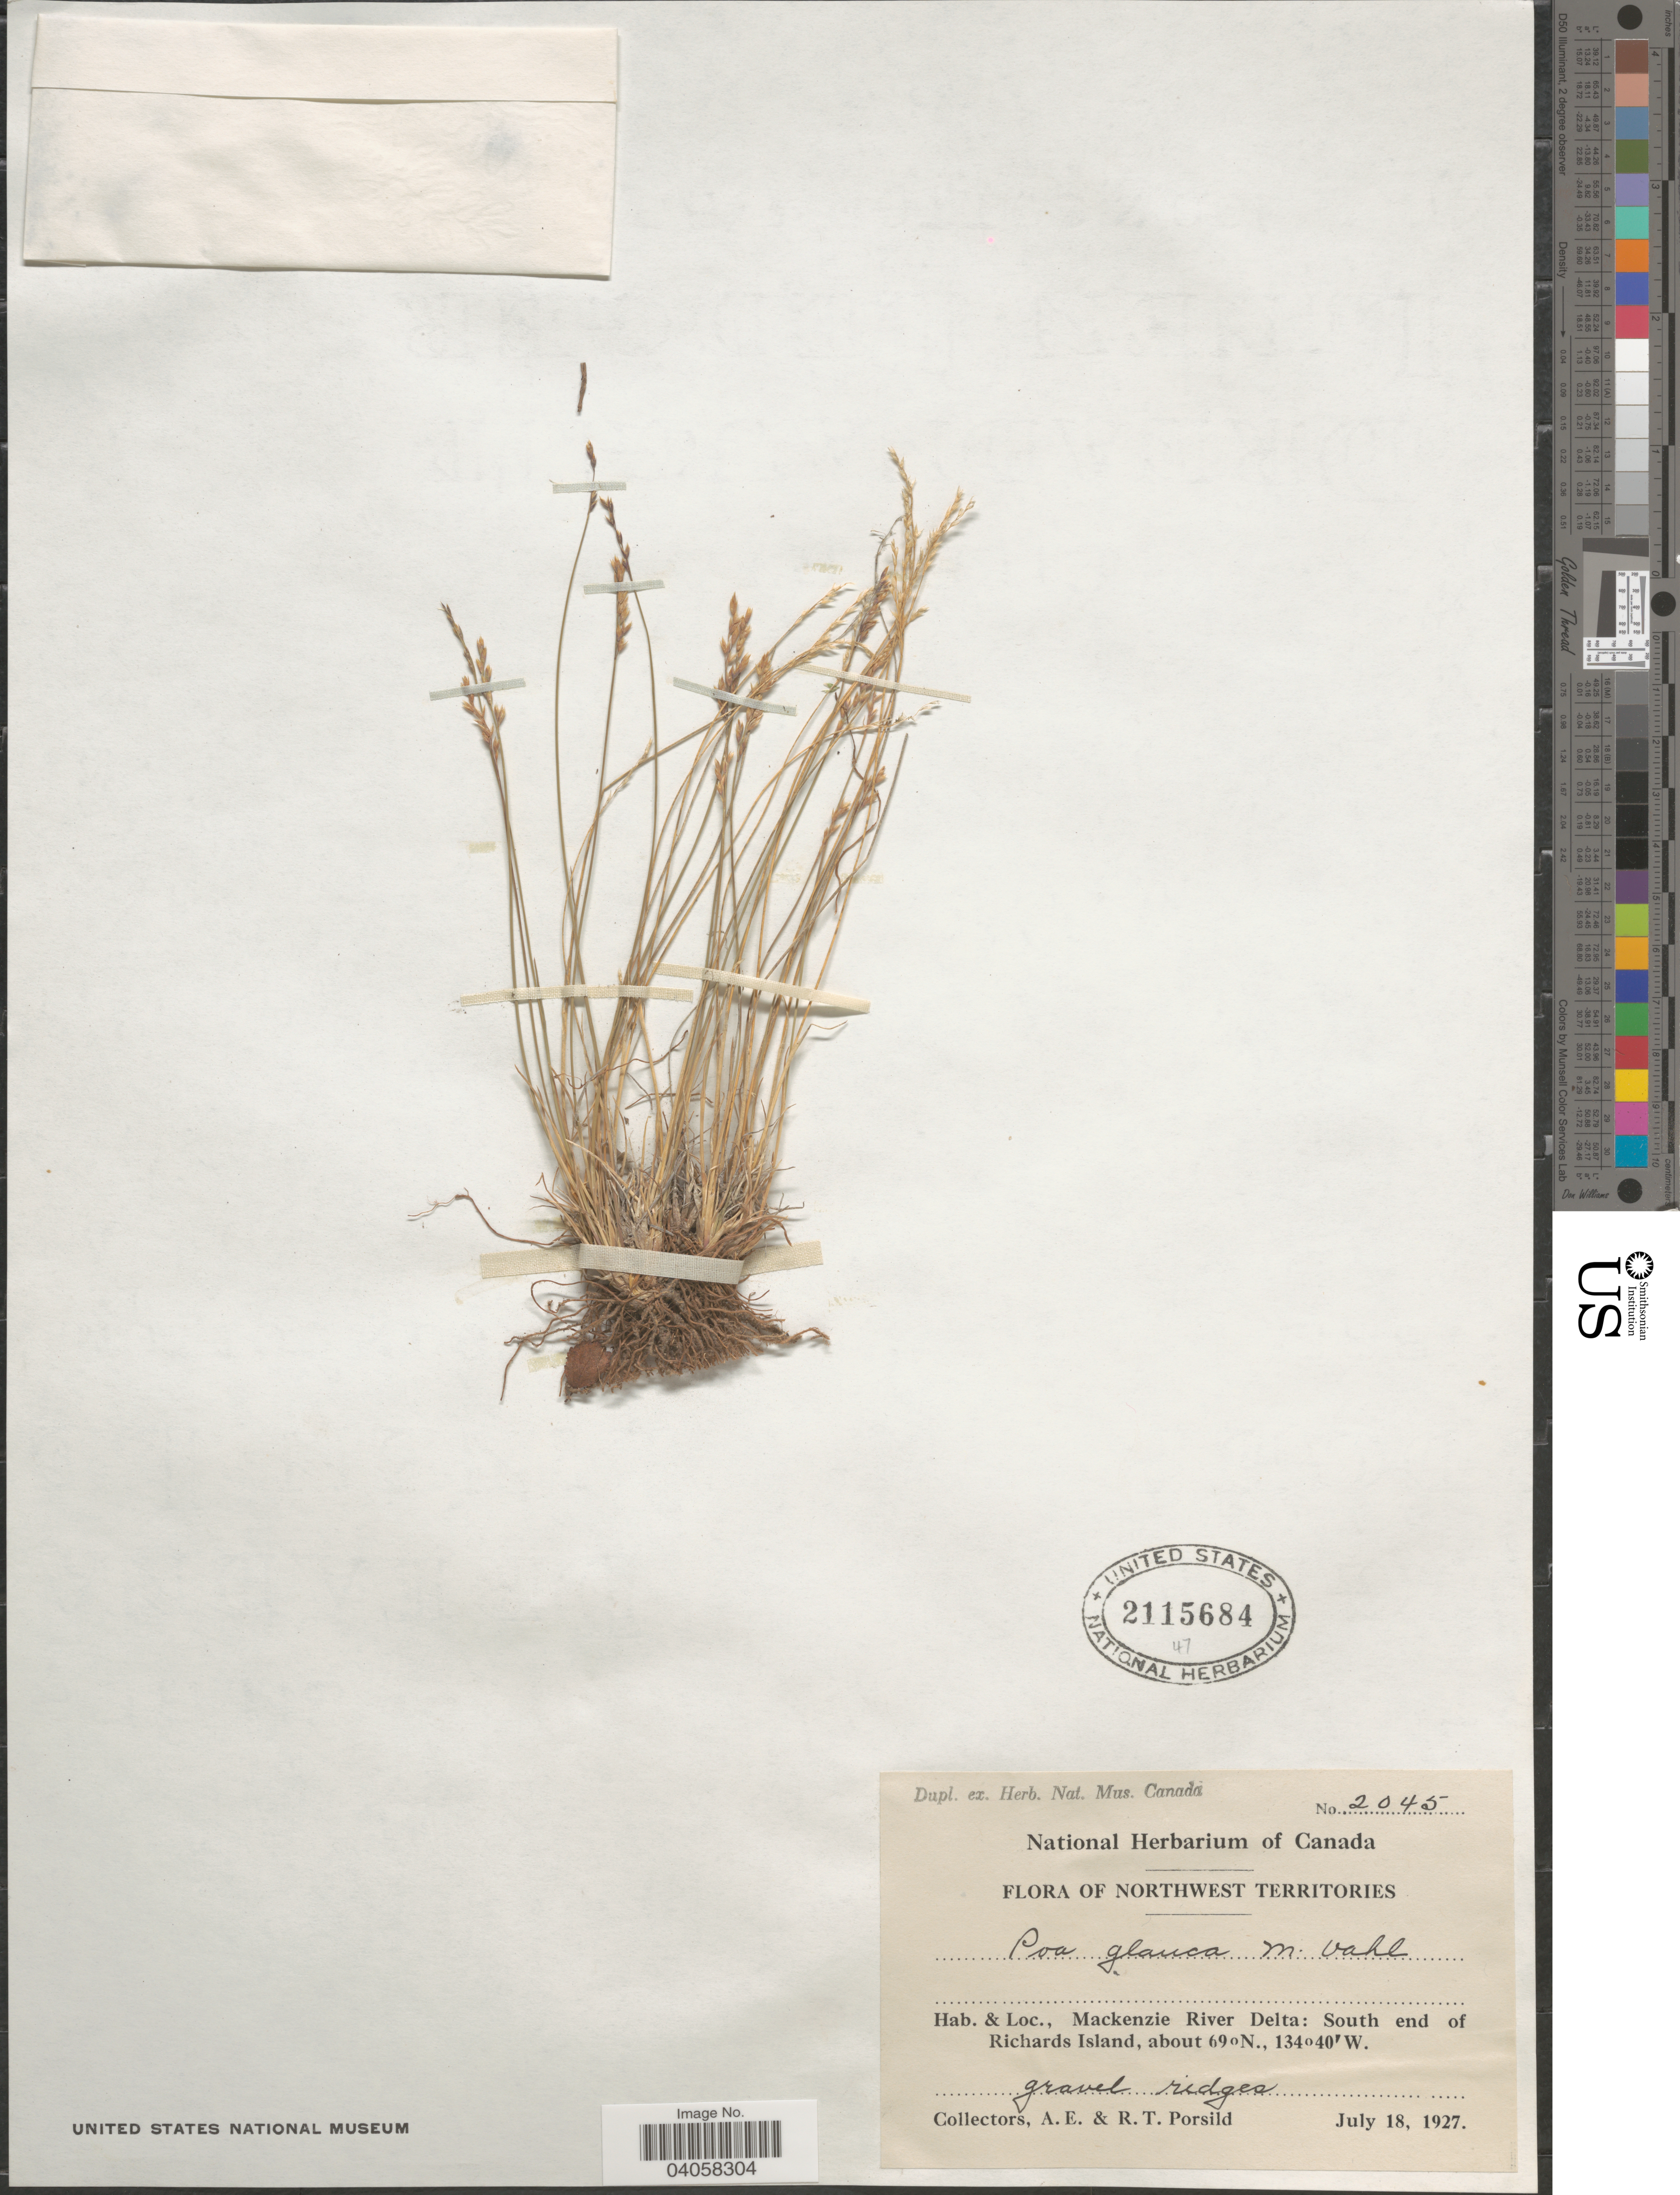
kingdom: Plantae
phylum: Tracheophyta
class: Liliopsida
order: Poales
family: Poaceae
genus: Poa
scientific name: Poa glauca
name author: Vahl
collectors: A. E. Porsild & R. T. Porsild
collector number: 2045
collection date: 1927-07-18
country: Canada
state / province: Northwest Territories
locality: Mackenzie River Delta: South end of Richards Island.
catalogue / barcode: US 2115684